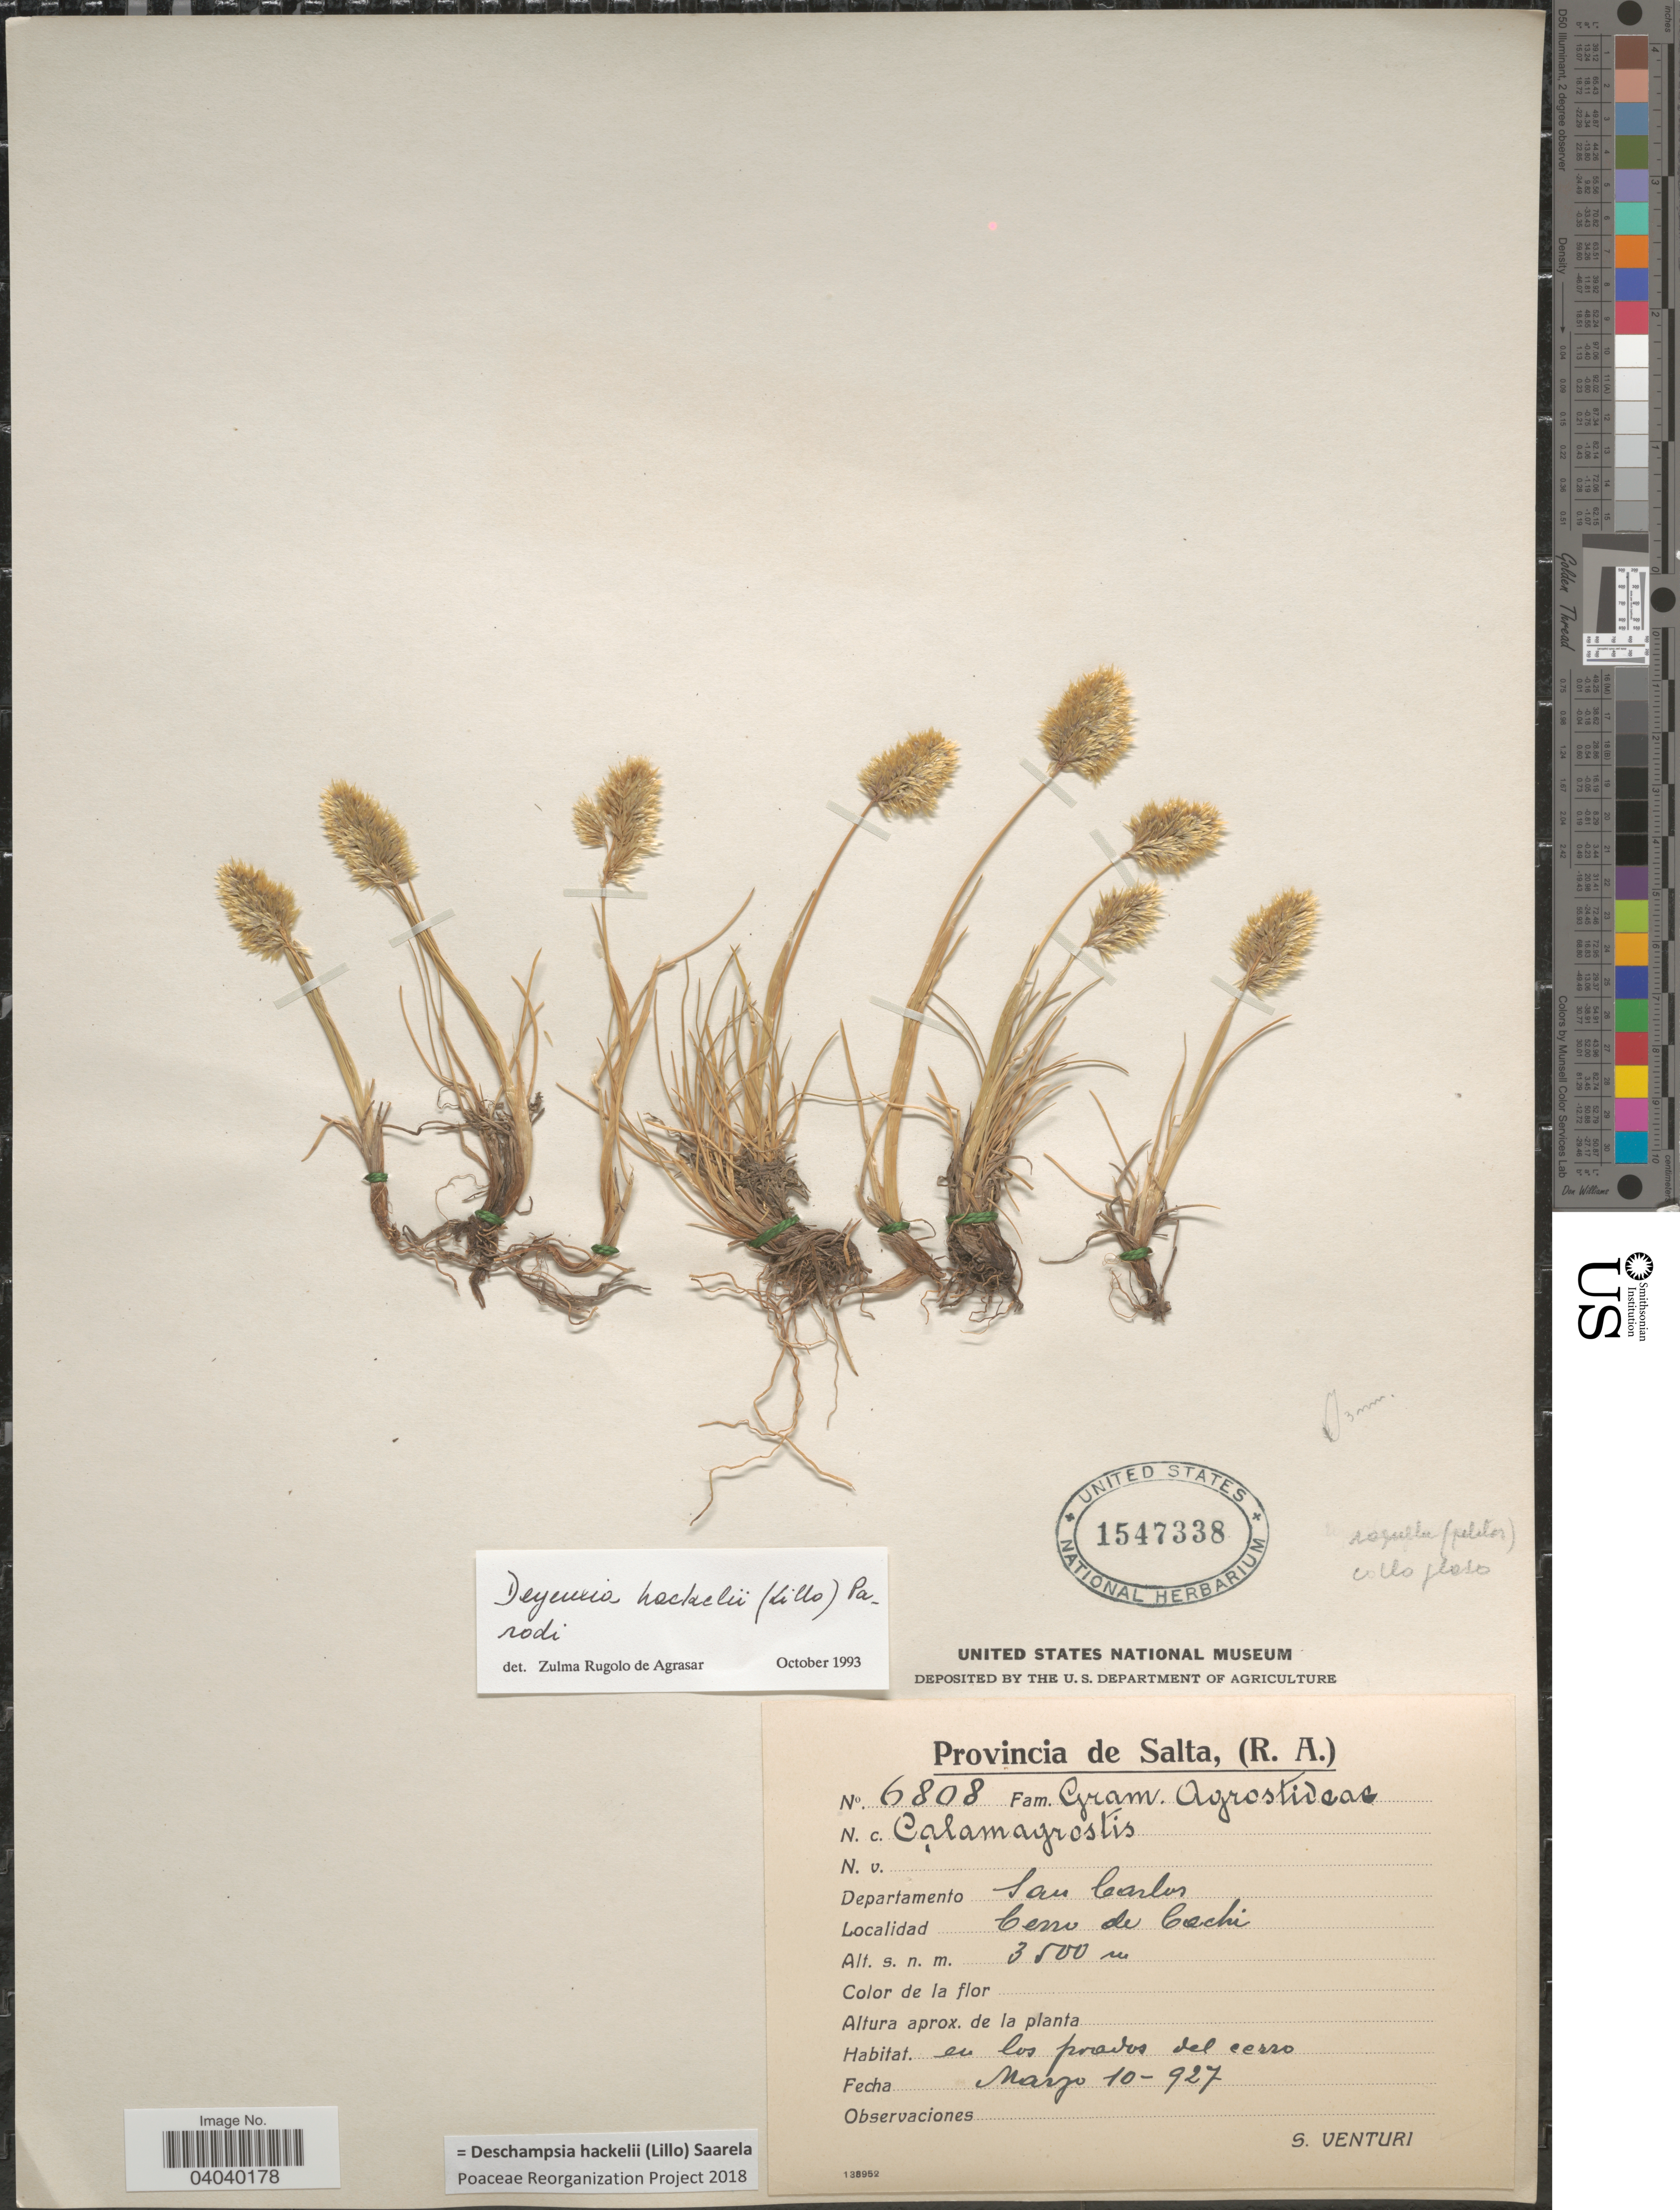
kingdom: Plantae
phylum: Tracheophyta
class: Liliopsida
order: Poales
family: Poaceae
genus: Deschampsia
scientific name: Deschampsia hackelii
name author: (Lillo) Saarela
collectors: S. Venturi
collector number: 6808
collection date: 1927-03-10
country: Argentina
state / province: Salta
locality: Departamento San Carlos. Cerro de Cachi.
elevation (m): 3500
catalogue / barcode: US 1547338